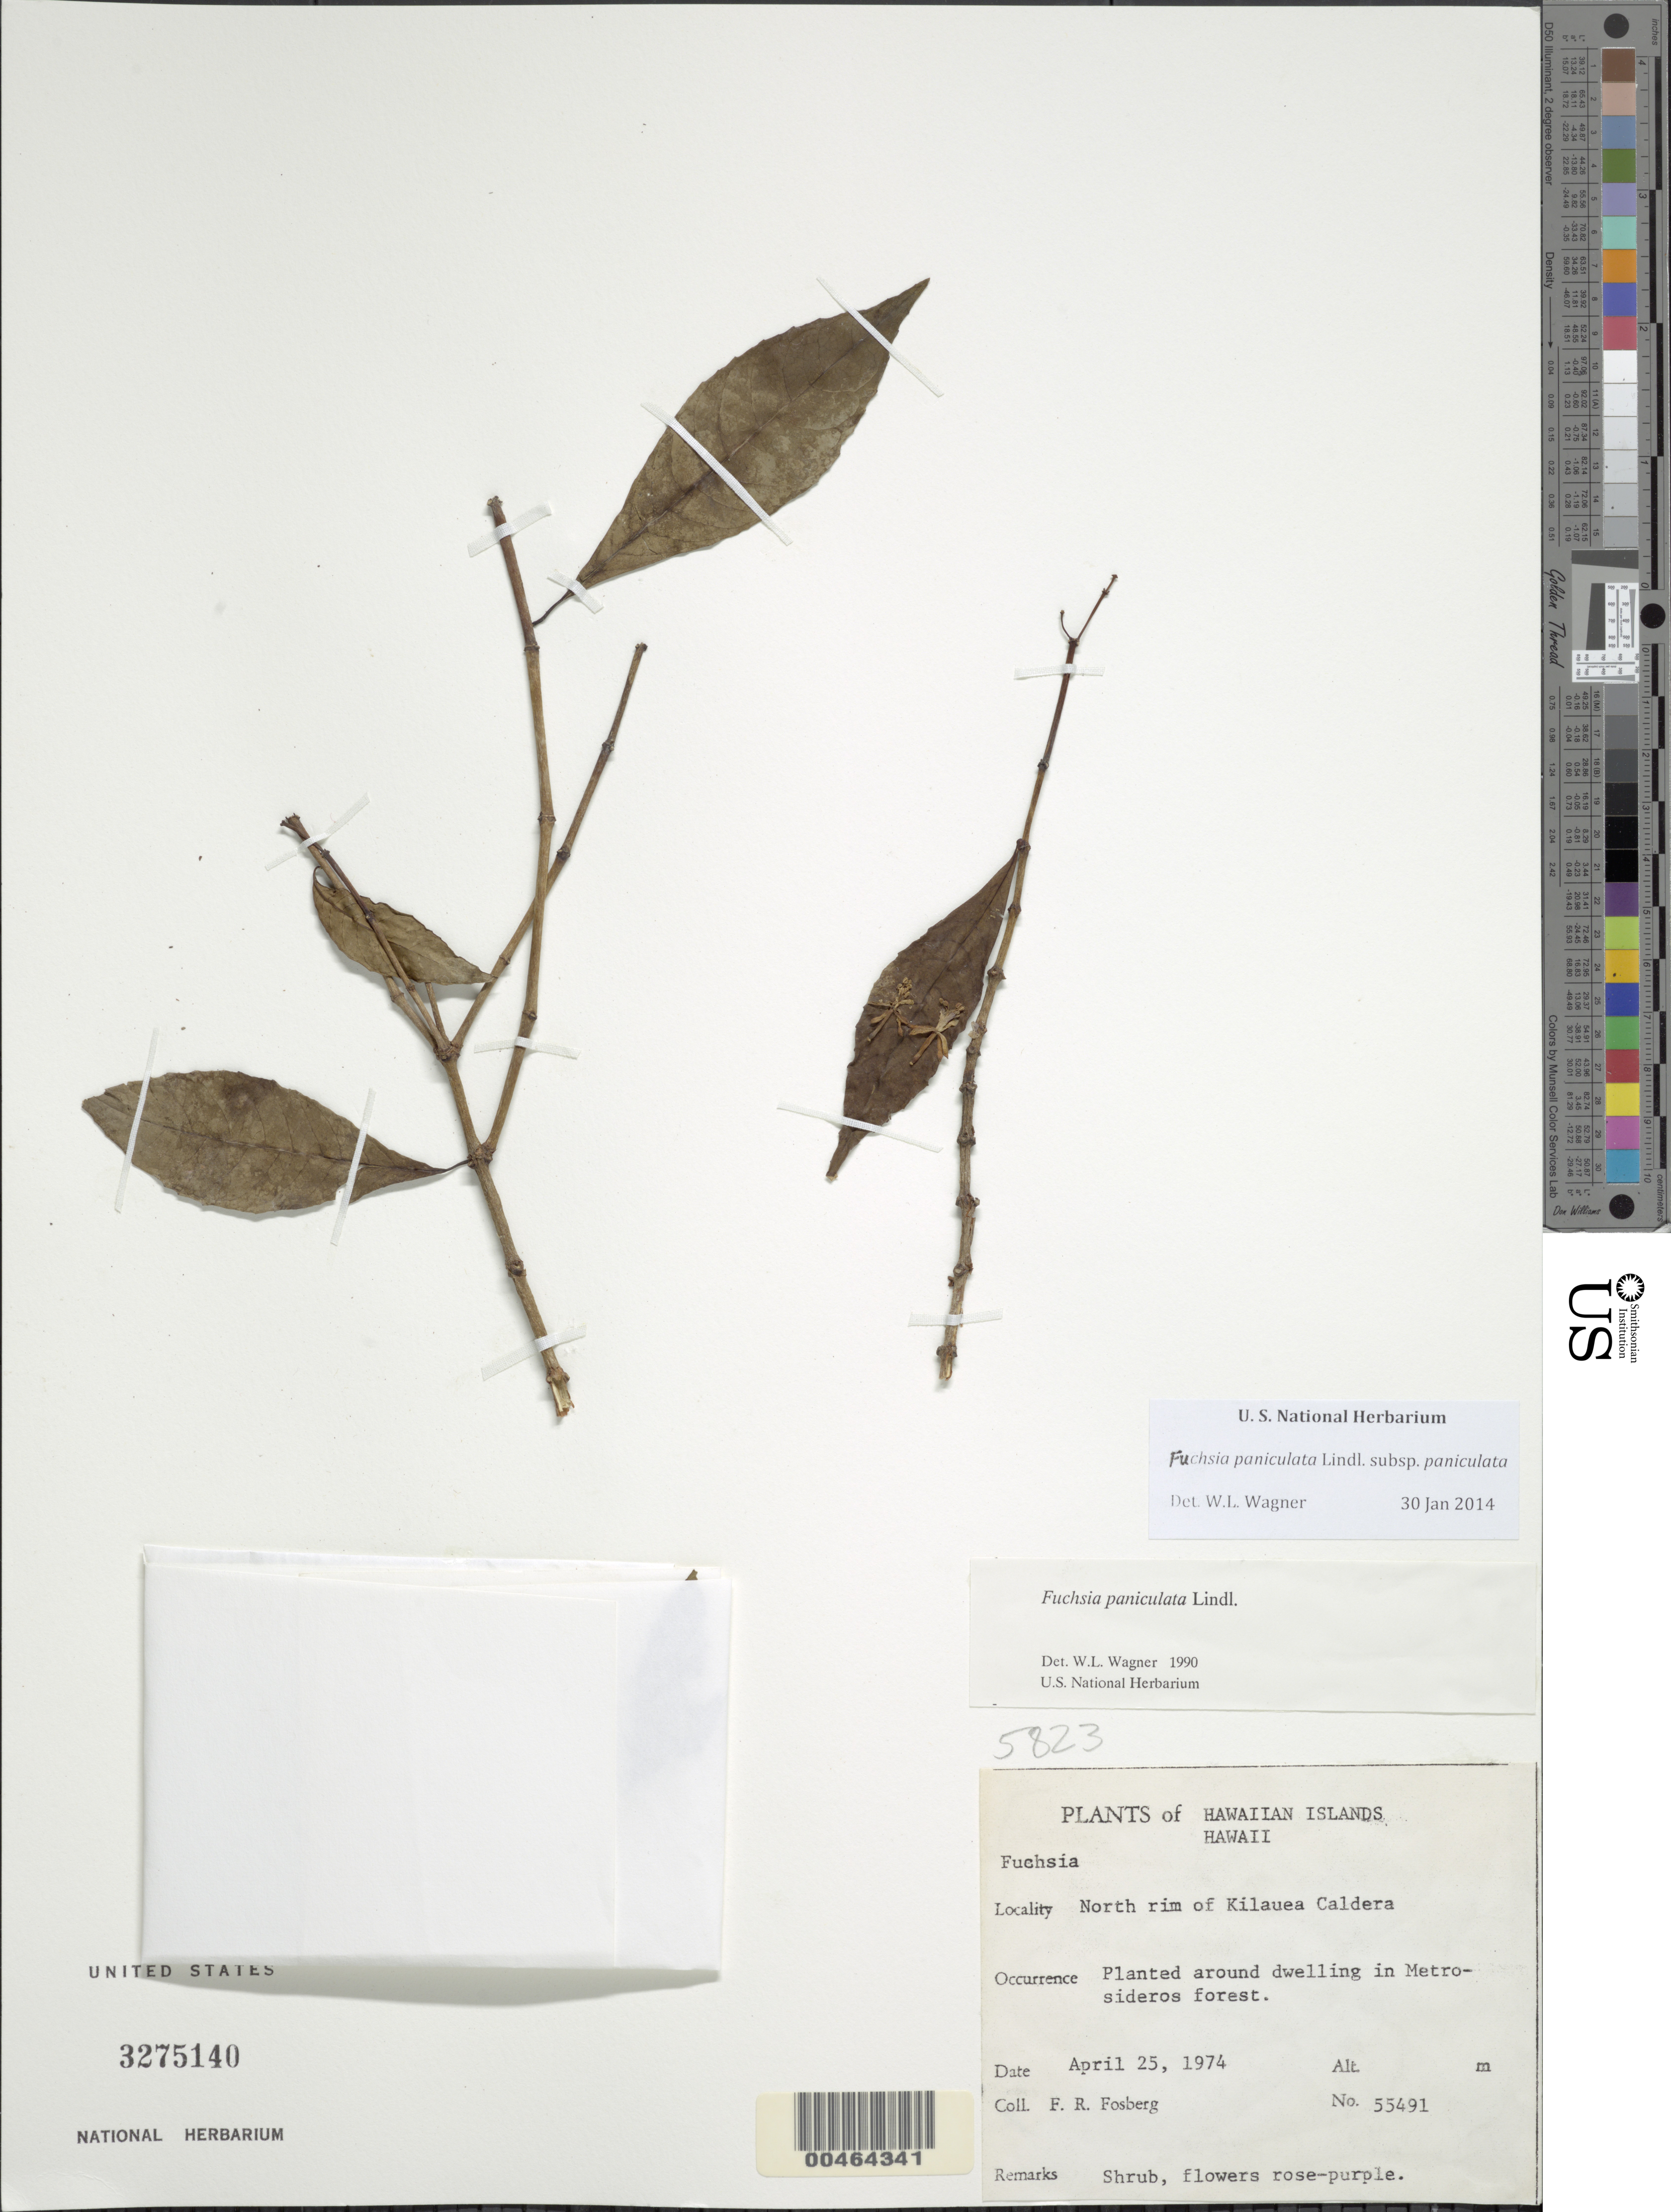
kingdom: Plantae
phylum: Tracheophyta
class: Magnoliopsida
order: Myrtales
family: Onagraceae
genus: Fuchsia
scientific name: Fuchsia paniculata subsp. paniculata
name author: Lindl.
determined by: Wagner, W. L., (BOT), Smithsonian Institution - National Museum of Natural History (UNITED STATES)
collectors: F. R. Fosberg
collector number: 55491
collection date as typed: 25 Apr 1974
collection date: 1974-04-25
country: United States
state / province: Hawaii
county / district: Hawaii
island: Hawaii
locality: North rim of Kilauea Caldera.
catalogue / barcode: US 3275140